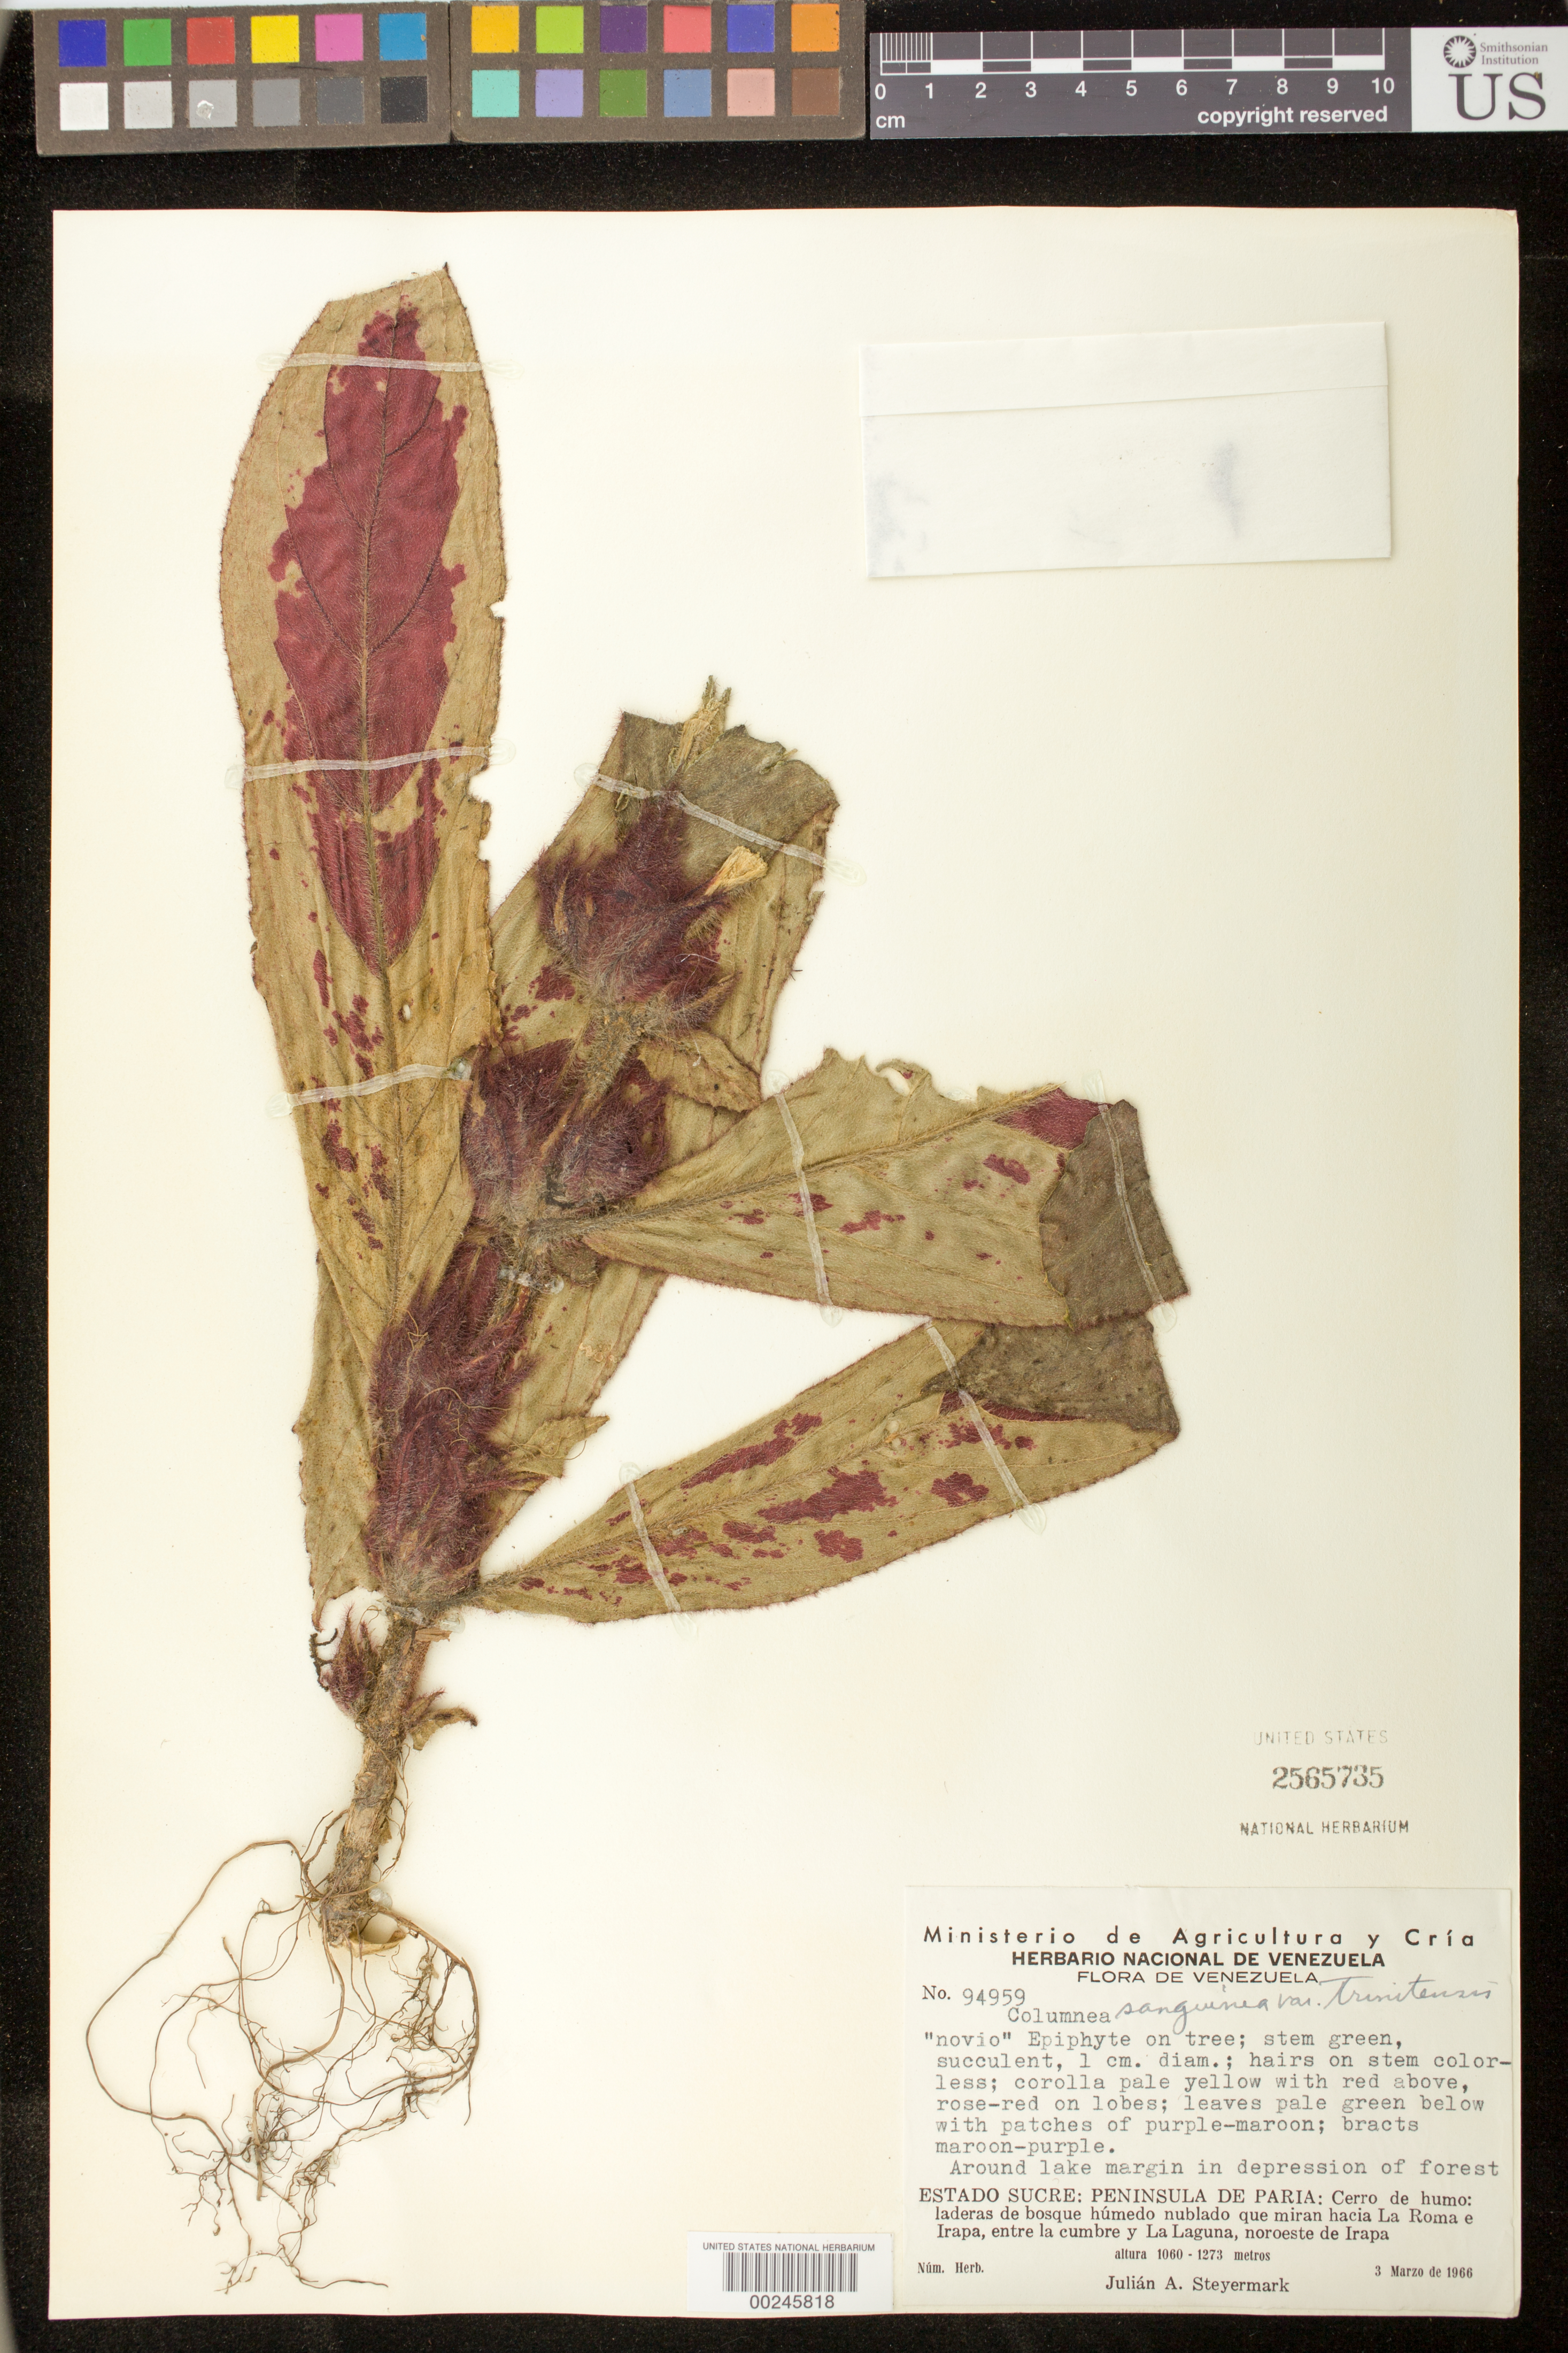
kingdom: Plantae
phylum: Tracheophyta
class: Magnoliopsida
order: Lamiales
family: Gesneriaceae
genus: Columnea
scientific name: Columnea sanguinea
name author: (Pers.) Hanst.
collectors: J. Steyermark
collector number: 94959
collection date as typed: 03 Mar 1966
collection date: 1966-03-03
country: Venezuela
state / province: Sucre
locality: Peninsula de Paria: Cerro de humo: laderas de bosque húmedo nublado que miran hacia La Roma e Irapa, entre la cumbre y La Laguna, noroeste de Irapa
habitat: Laderas de bosque húmedo nublado. Around lake margin in depression of forests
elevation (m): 1060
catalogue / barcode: US 2565735